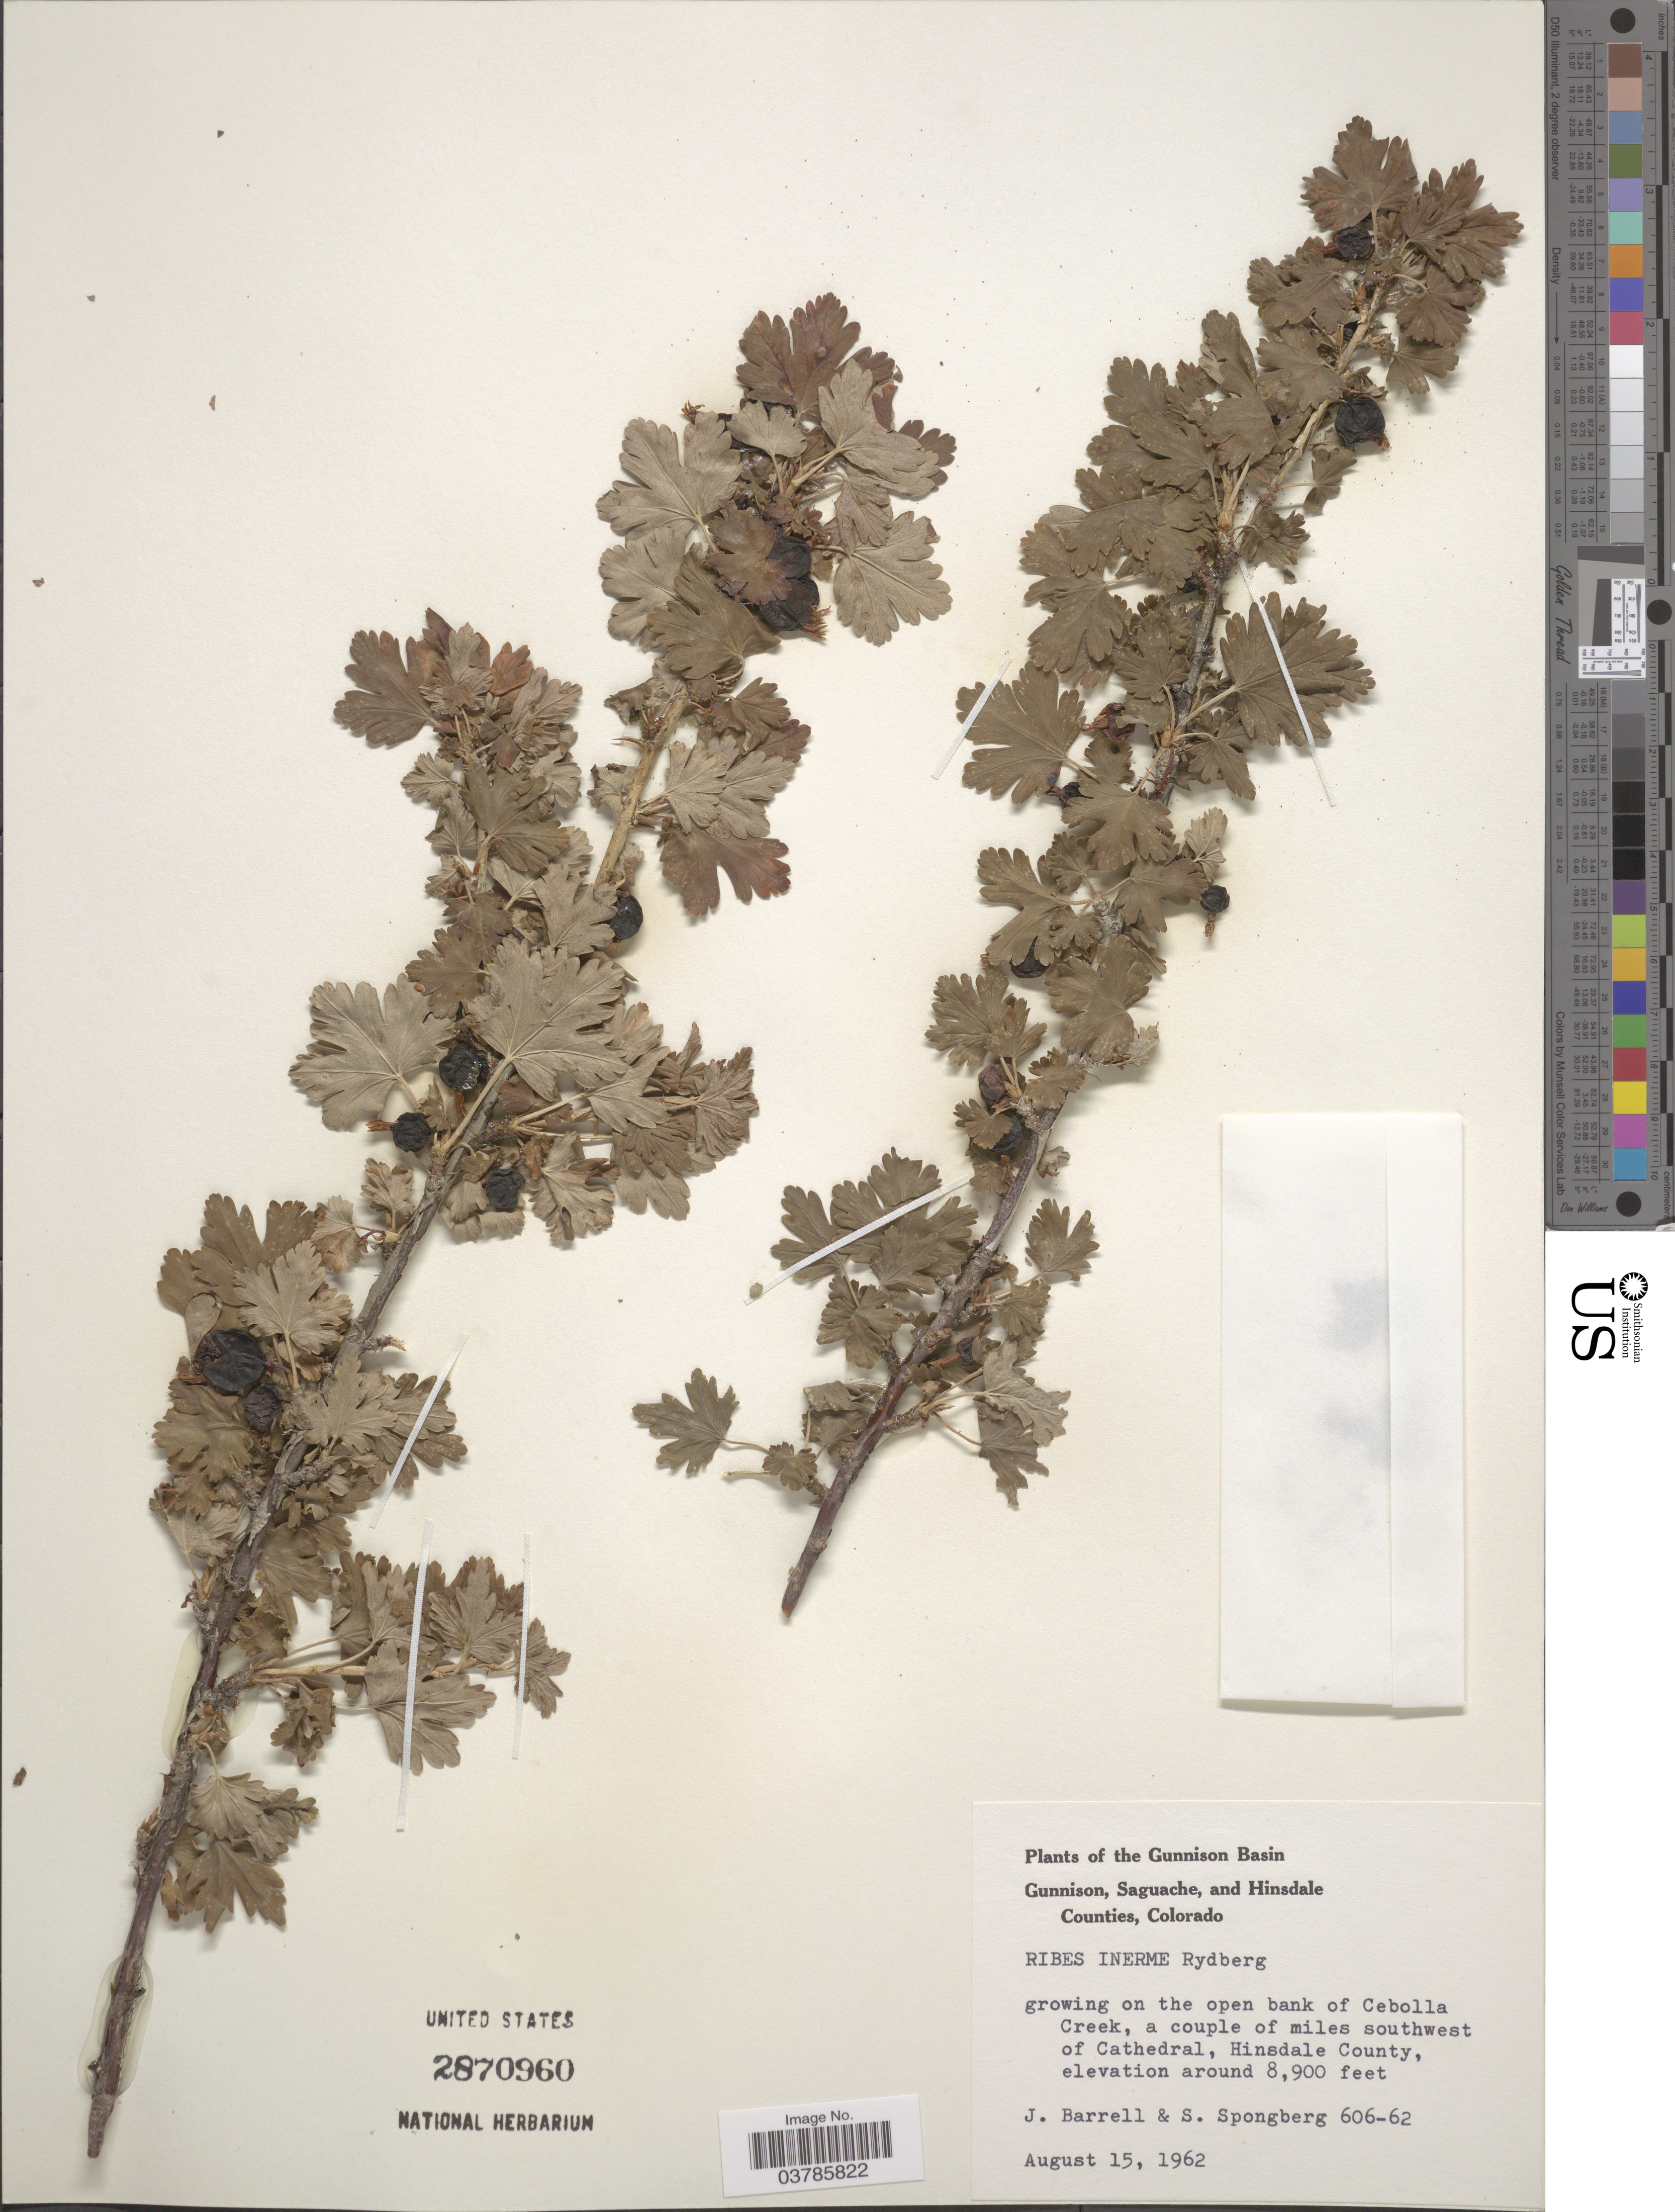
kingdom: Plantae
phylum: Tracheophyta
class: Magnoliopsida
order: Saxifragales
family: Grossulariaceae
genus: Ribes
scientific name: Ribes inerme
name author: Rydb.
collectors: J. Barrell & S. A.Spongberg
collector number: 60662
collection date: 1962-08-15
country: United States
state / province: Colorado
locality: Gunnison Basin. Cebolla Creek, a couple of miles southwest of Cathedral, Hinsdale County.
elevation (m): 2713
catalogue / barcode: US 2870960